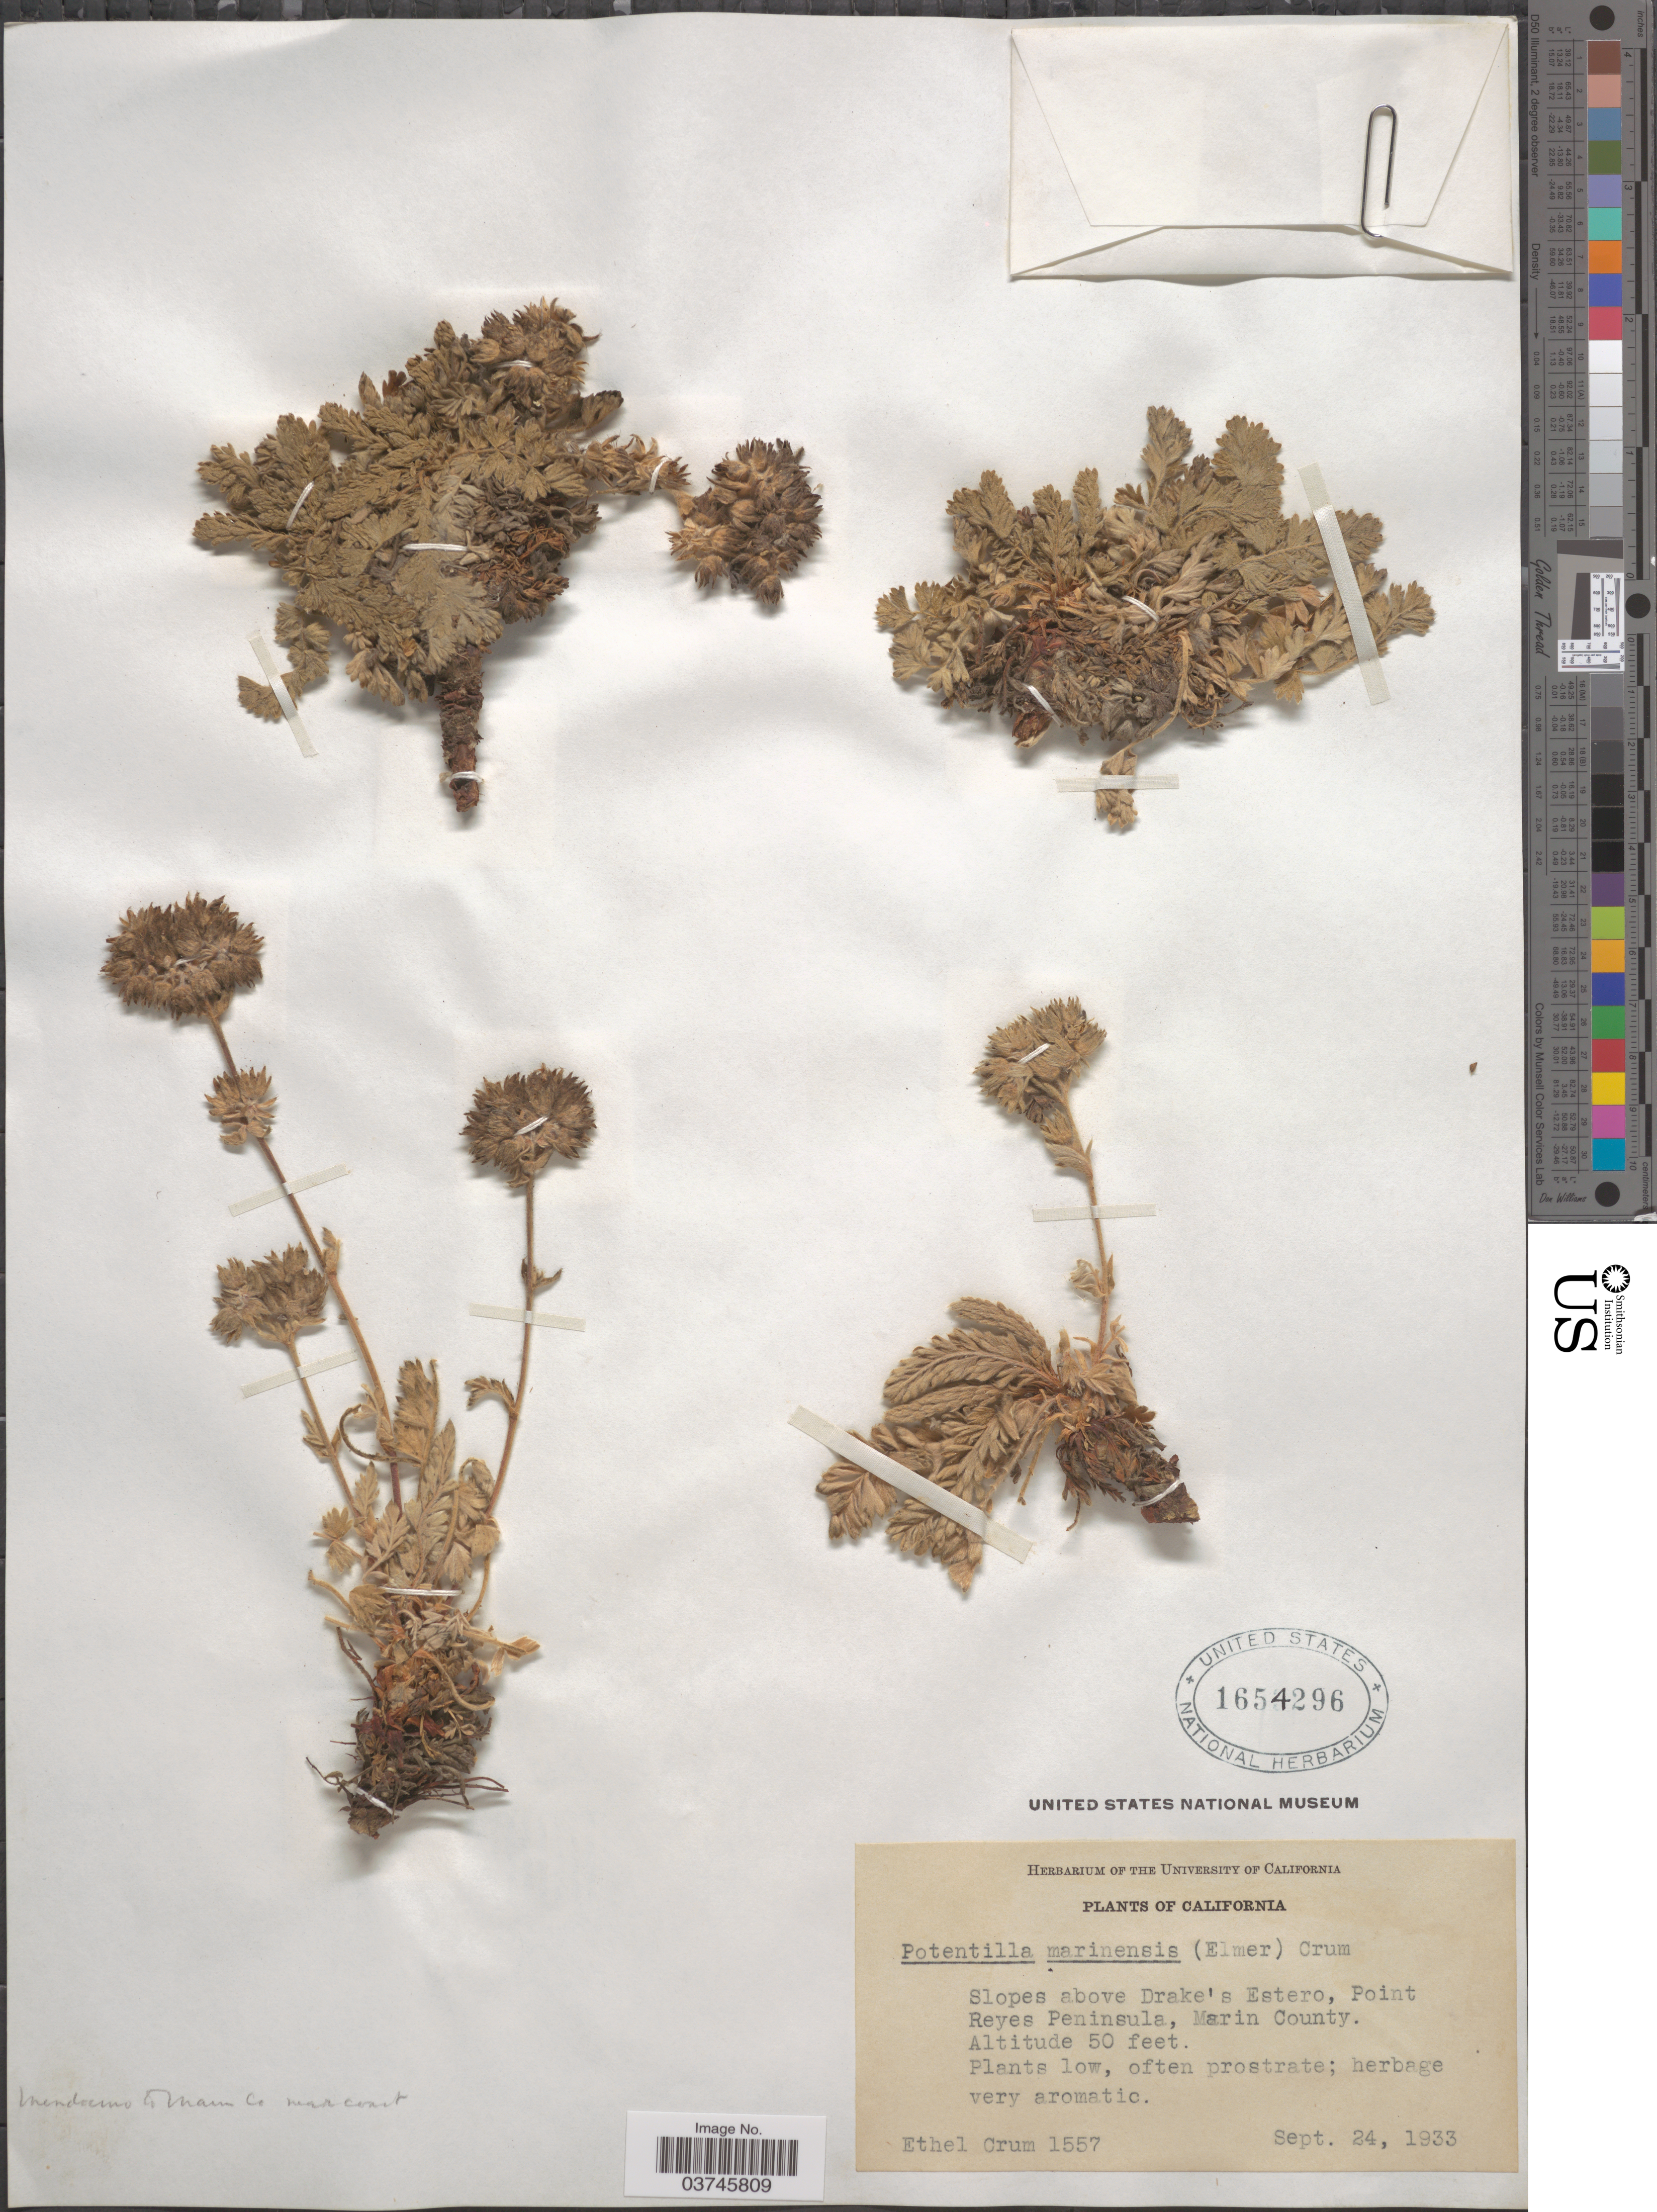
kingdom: Plantae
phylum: Tracheophyta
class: Magnoliopsida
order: Rosales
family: Rosaceae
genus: Potentilla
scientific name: Potentilla marinensis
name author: (Elmer) J.T. Howell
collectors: E. K. Crum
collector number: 1557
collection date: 1933-09-24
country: United States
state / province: California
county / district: Marin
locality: Slopes above Drake's Estero, Point Reyes Peninsula, Marin County.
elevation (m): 15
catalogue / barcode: US 1654296